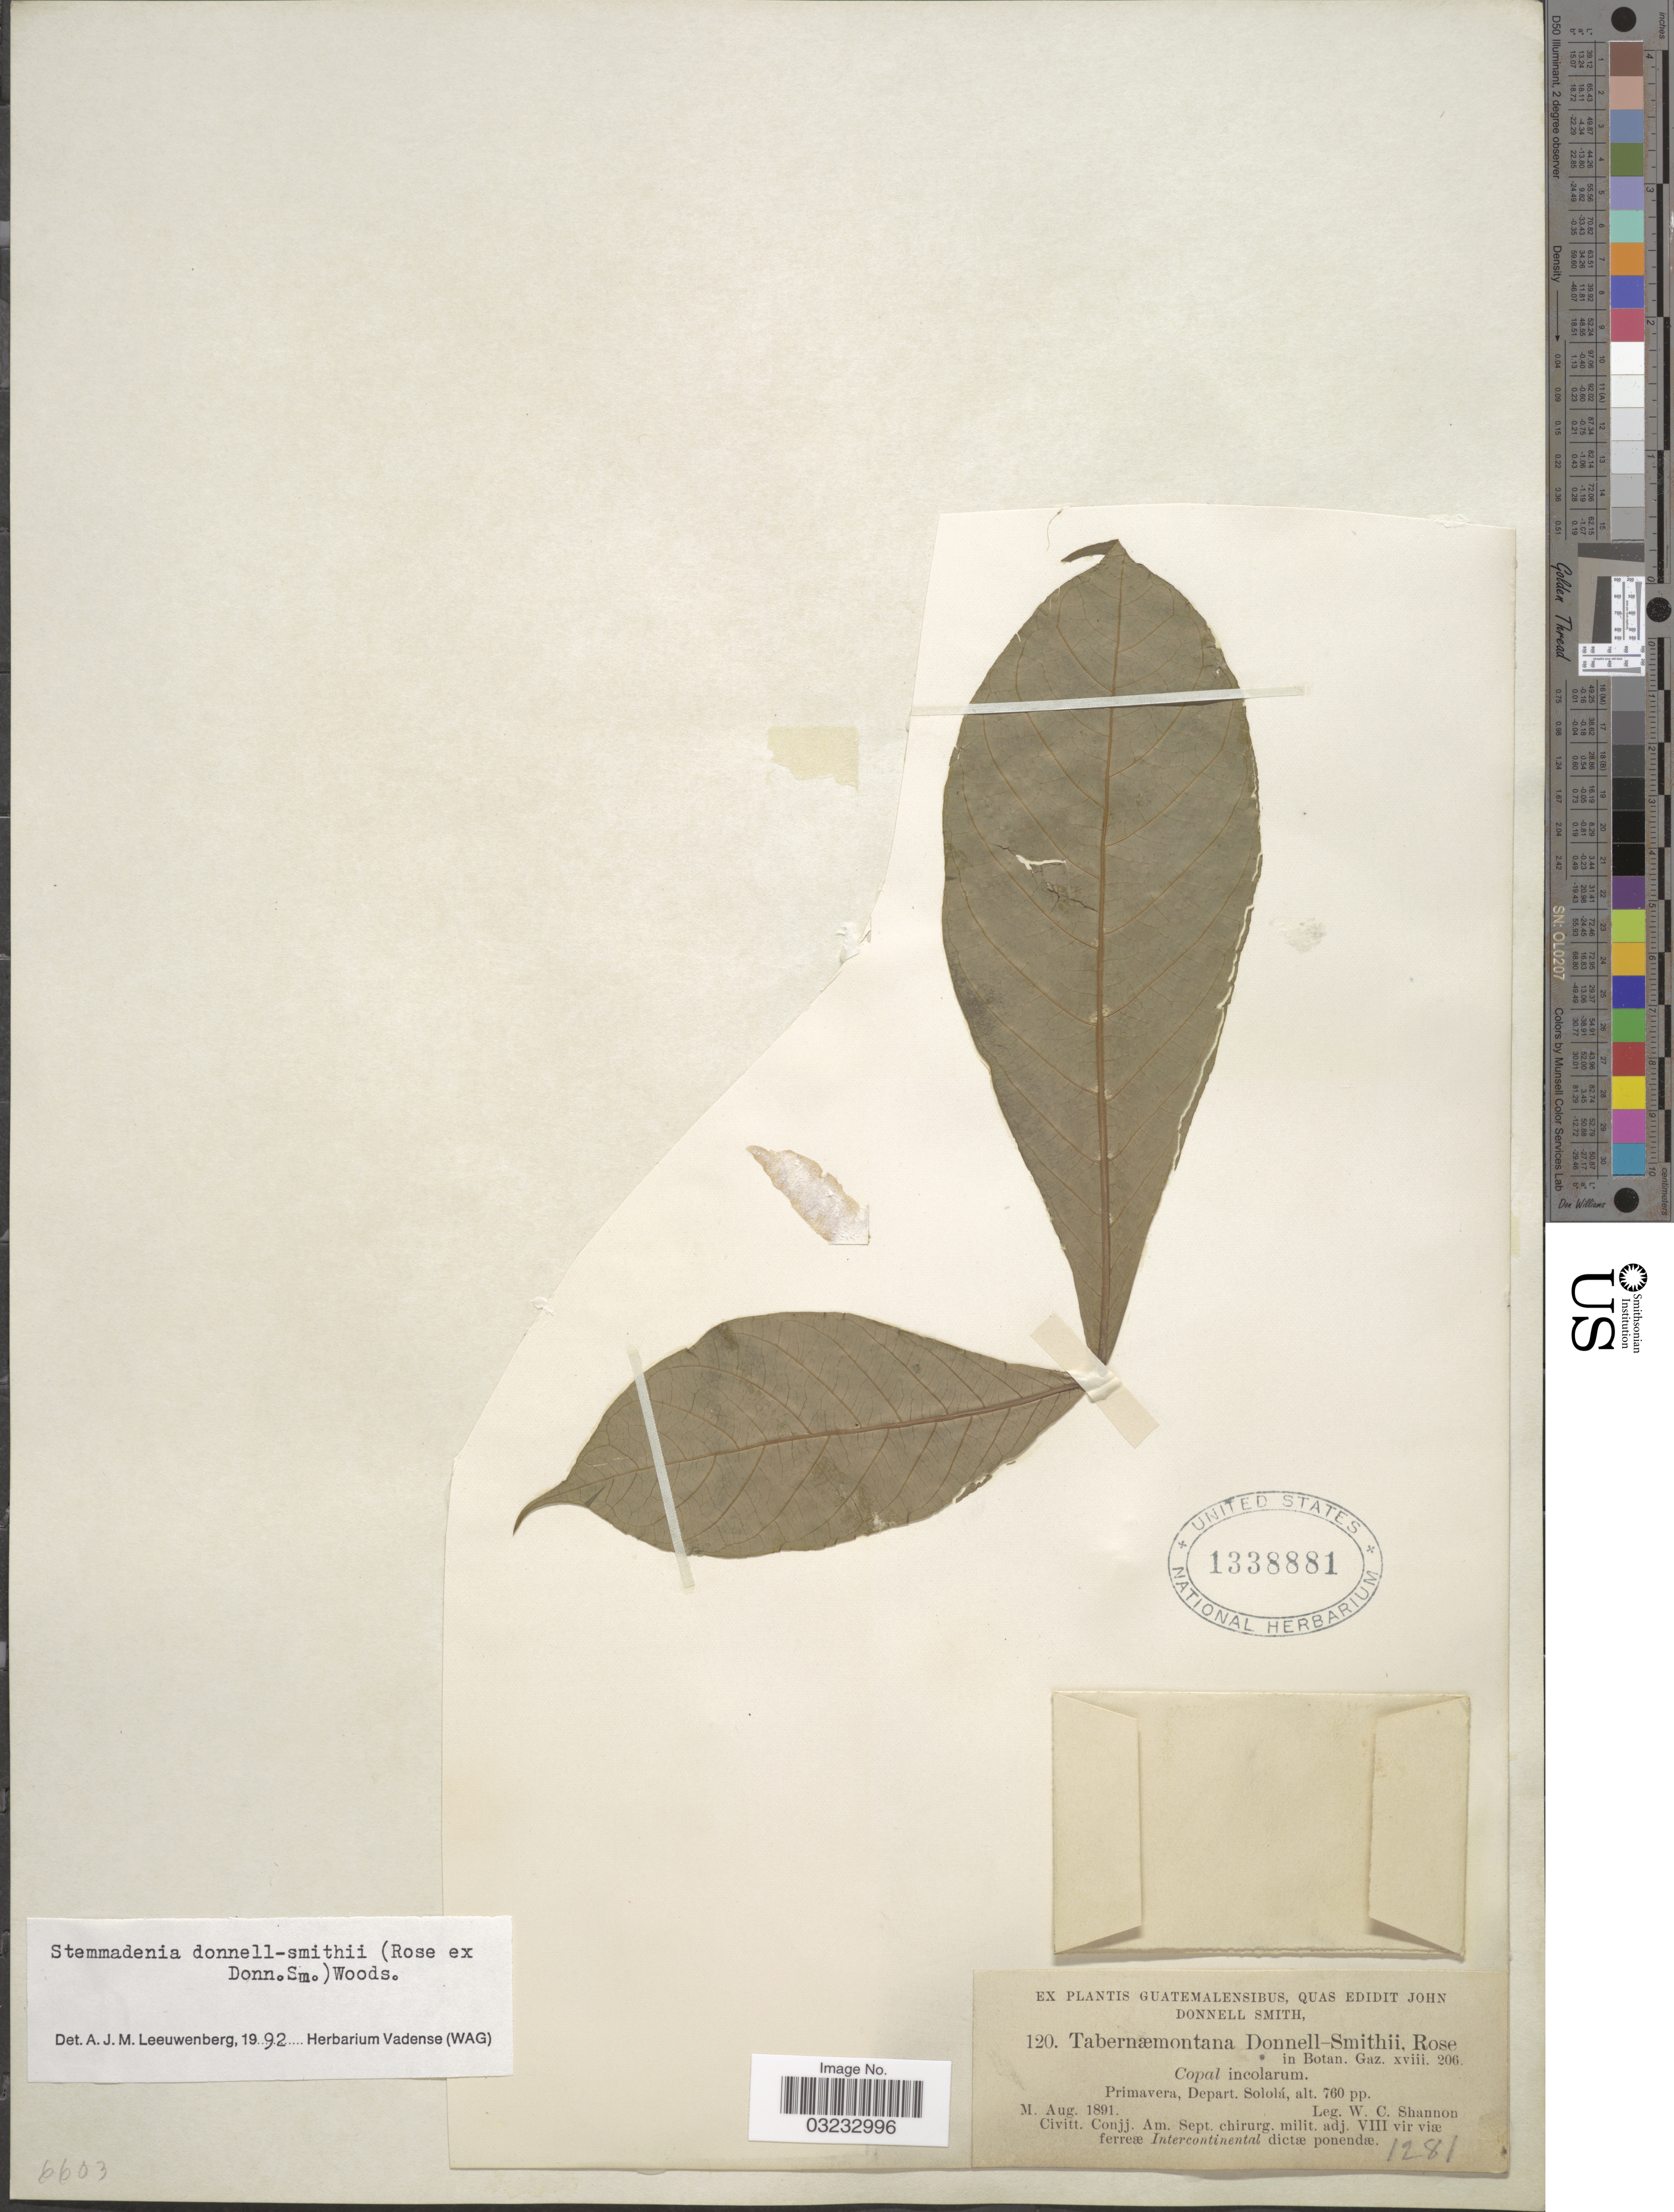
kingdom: Plantae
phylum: Tracheophyta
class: Magnoliopsida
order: Gentianales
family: Apocynaceae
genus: Stemmadenia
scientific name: Stemmadenia donnell-smithii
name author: (Rose ex Donn. Sm.) Woodson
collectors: W. C. Shannon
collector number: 120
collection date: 1891-08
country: Guatemala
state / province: Sololá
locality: Primavera, Depart. Sololá.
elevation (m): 232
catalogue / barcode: US 1338881